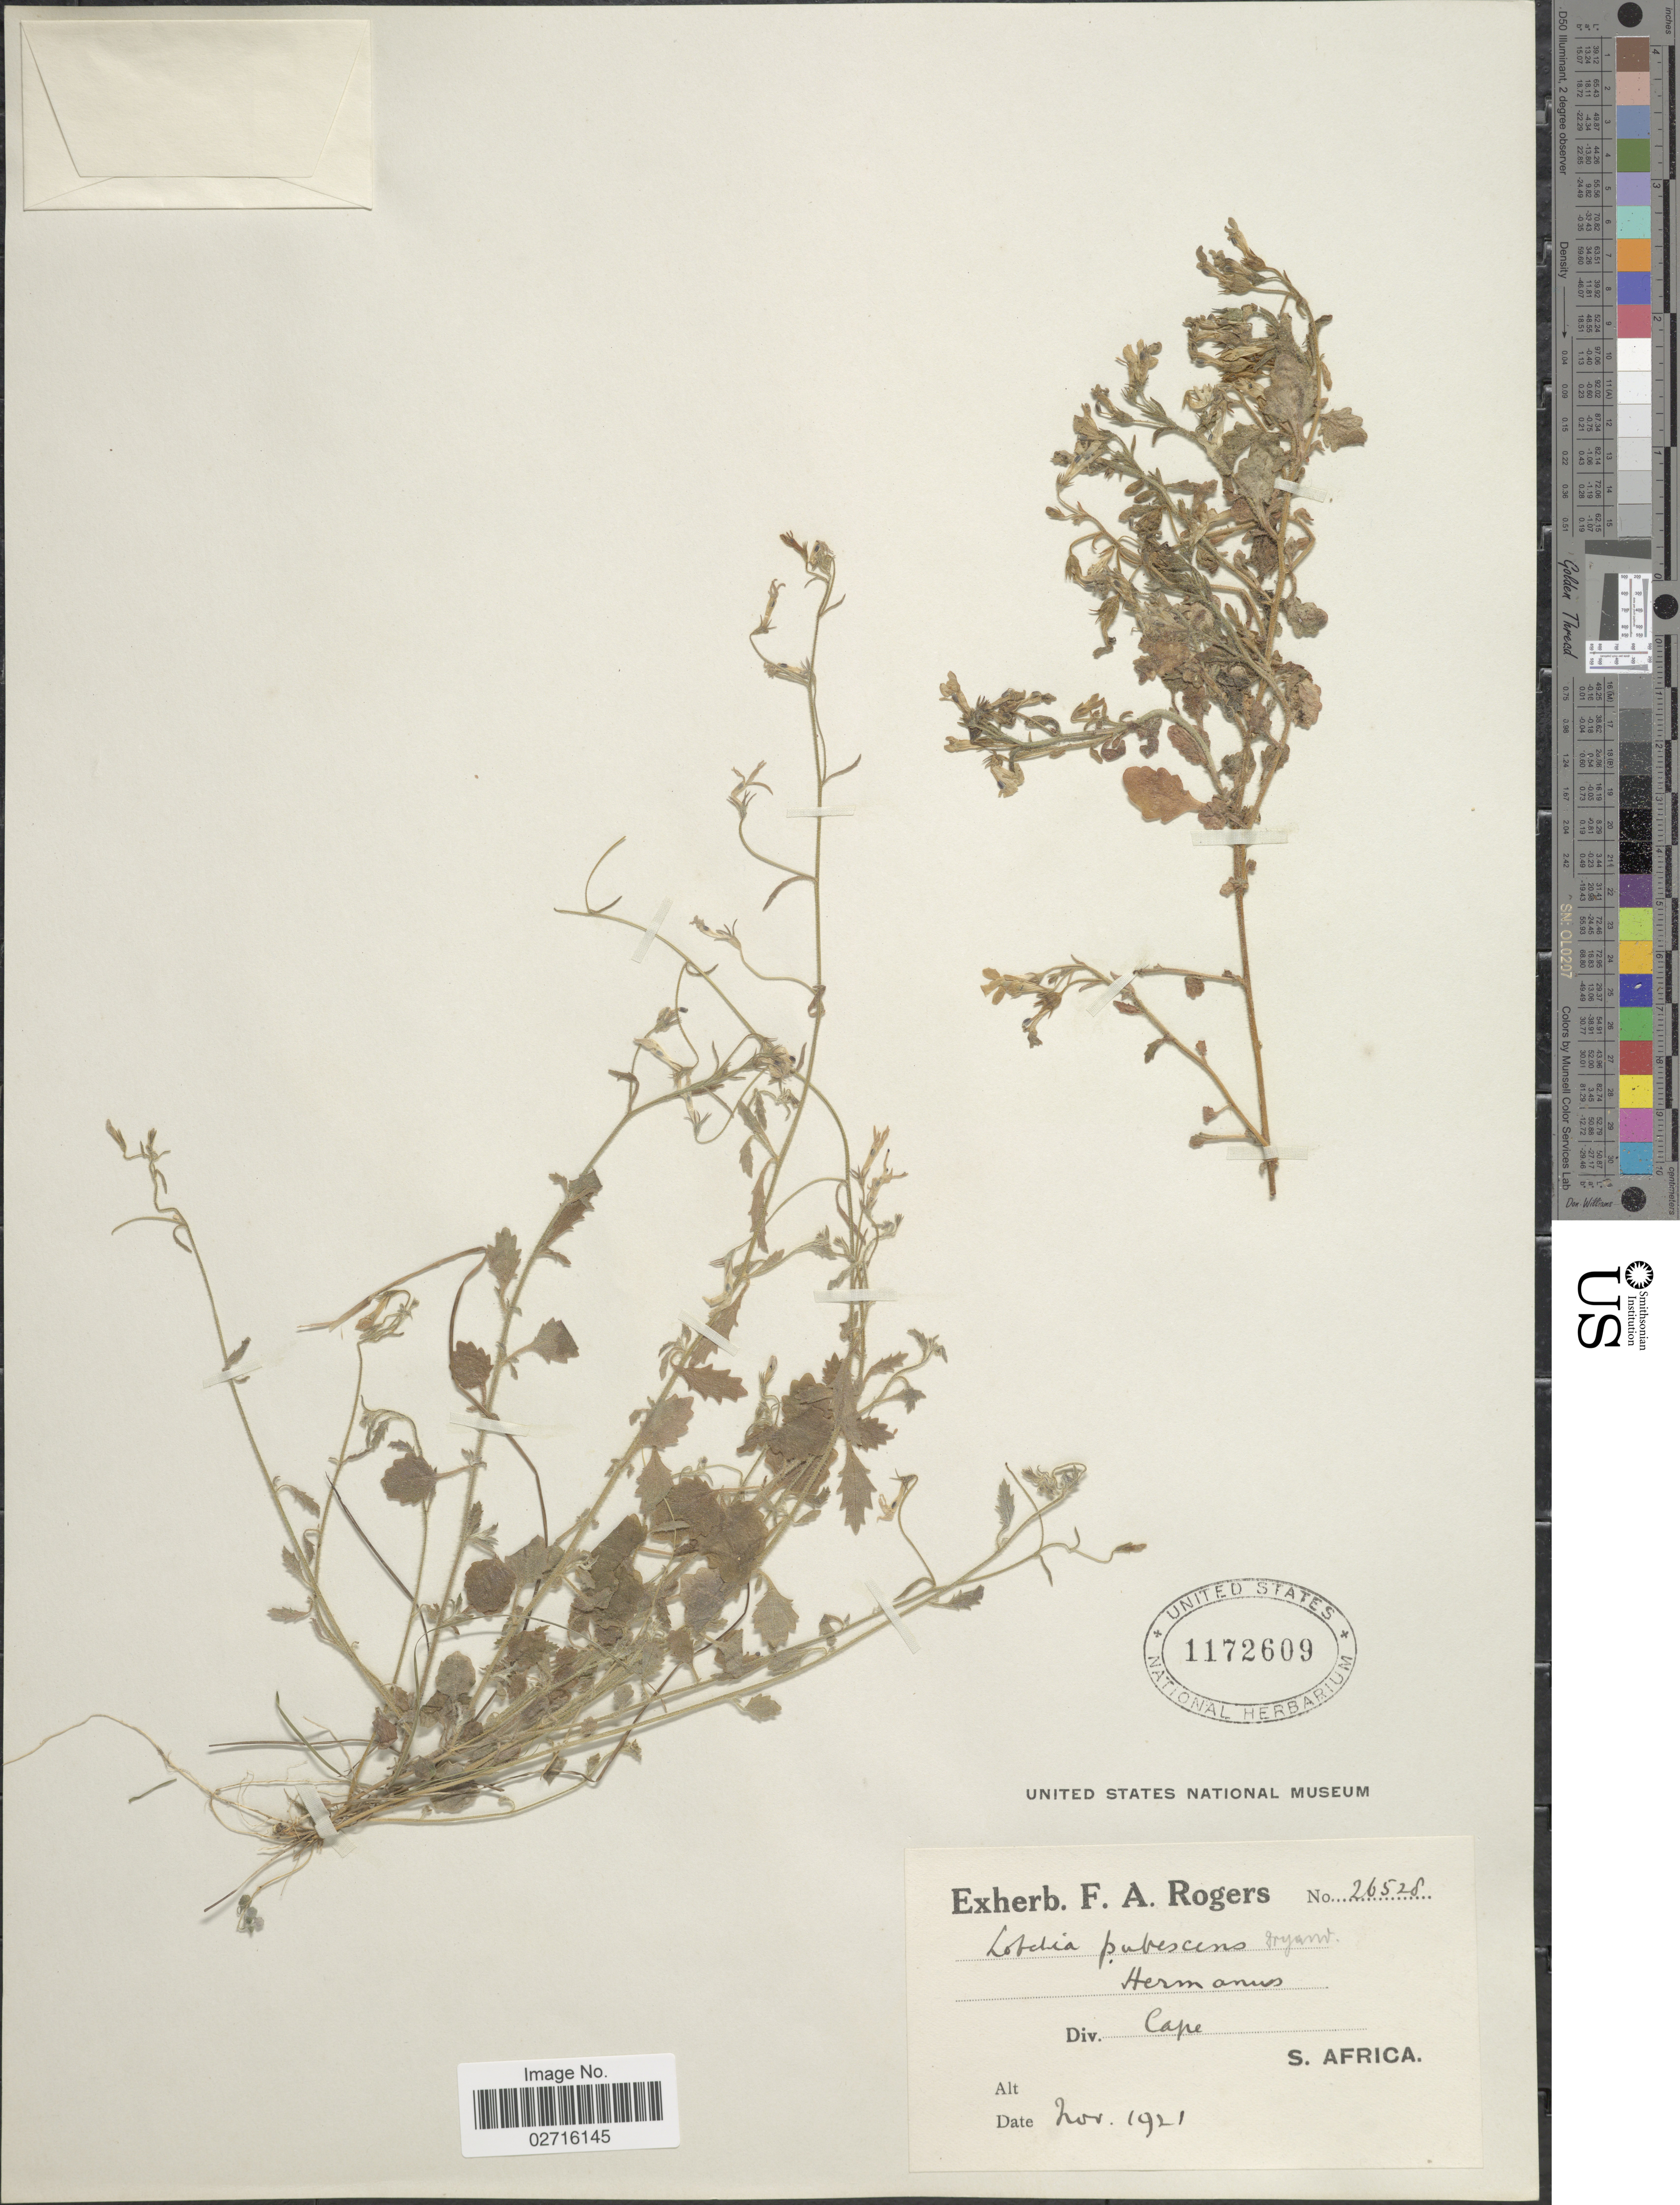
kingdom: Plantae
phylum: Tracheophyta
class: Magnoliopsida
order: Asterales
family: Campanulaceae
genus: Lobelia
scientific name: Lobelia pubescens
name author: Aiton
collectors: ex herb. F. A. Rogers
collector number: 26528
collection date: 1921-11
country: South Africa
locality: Div. Cape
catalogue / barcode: US 1172609